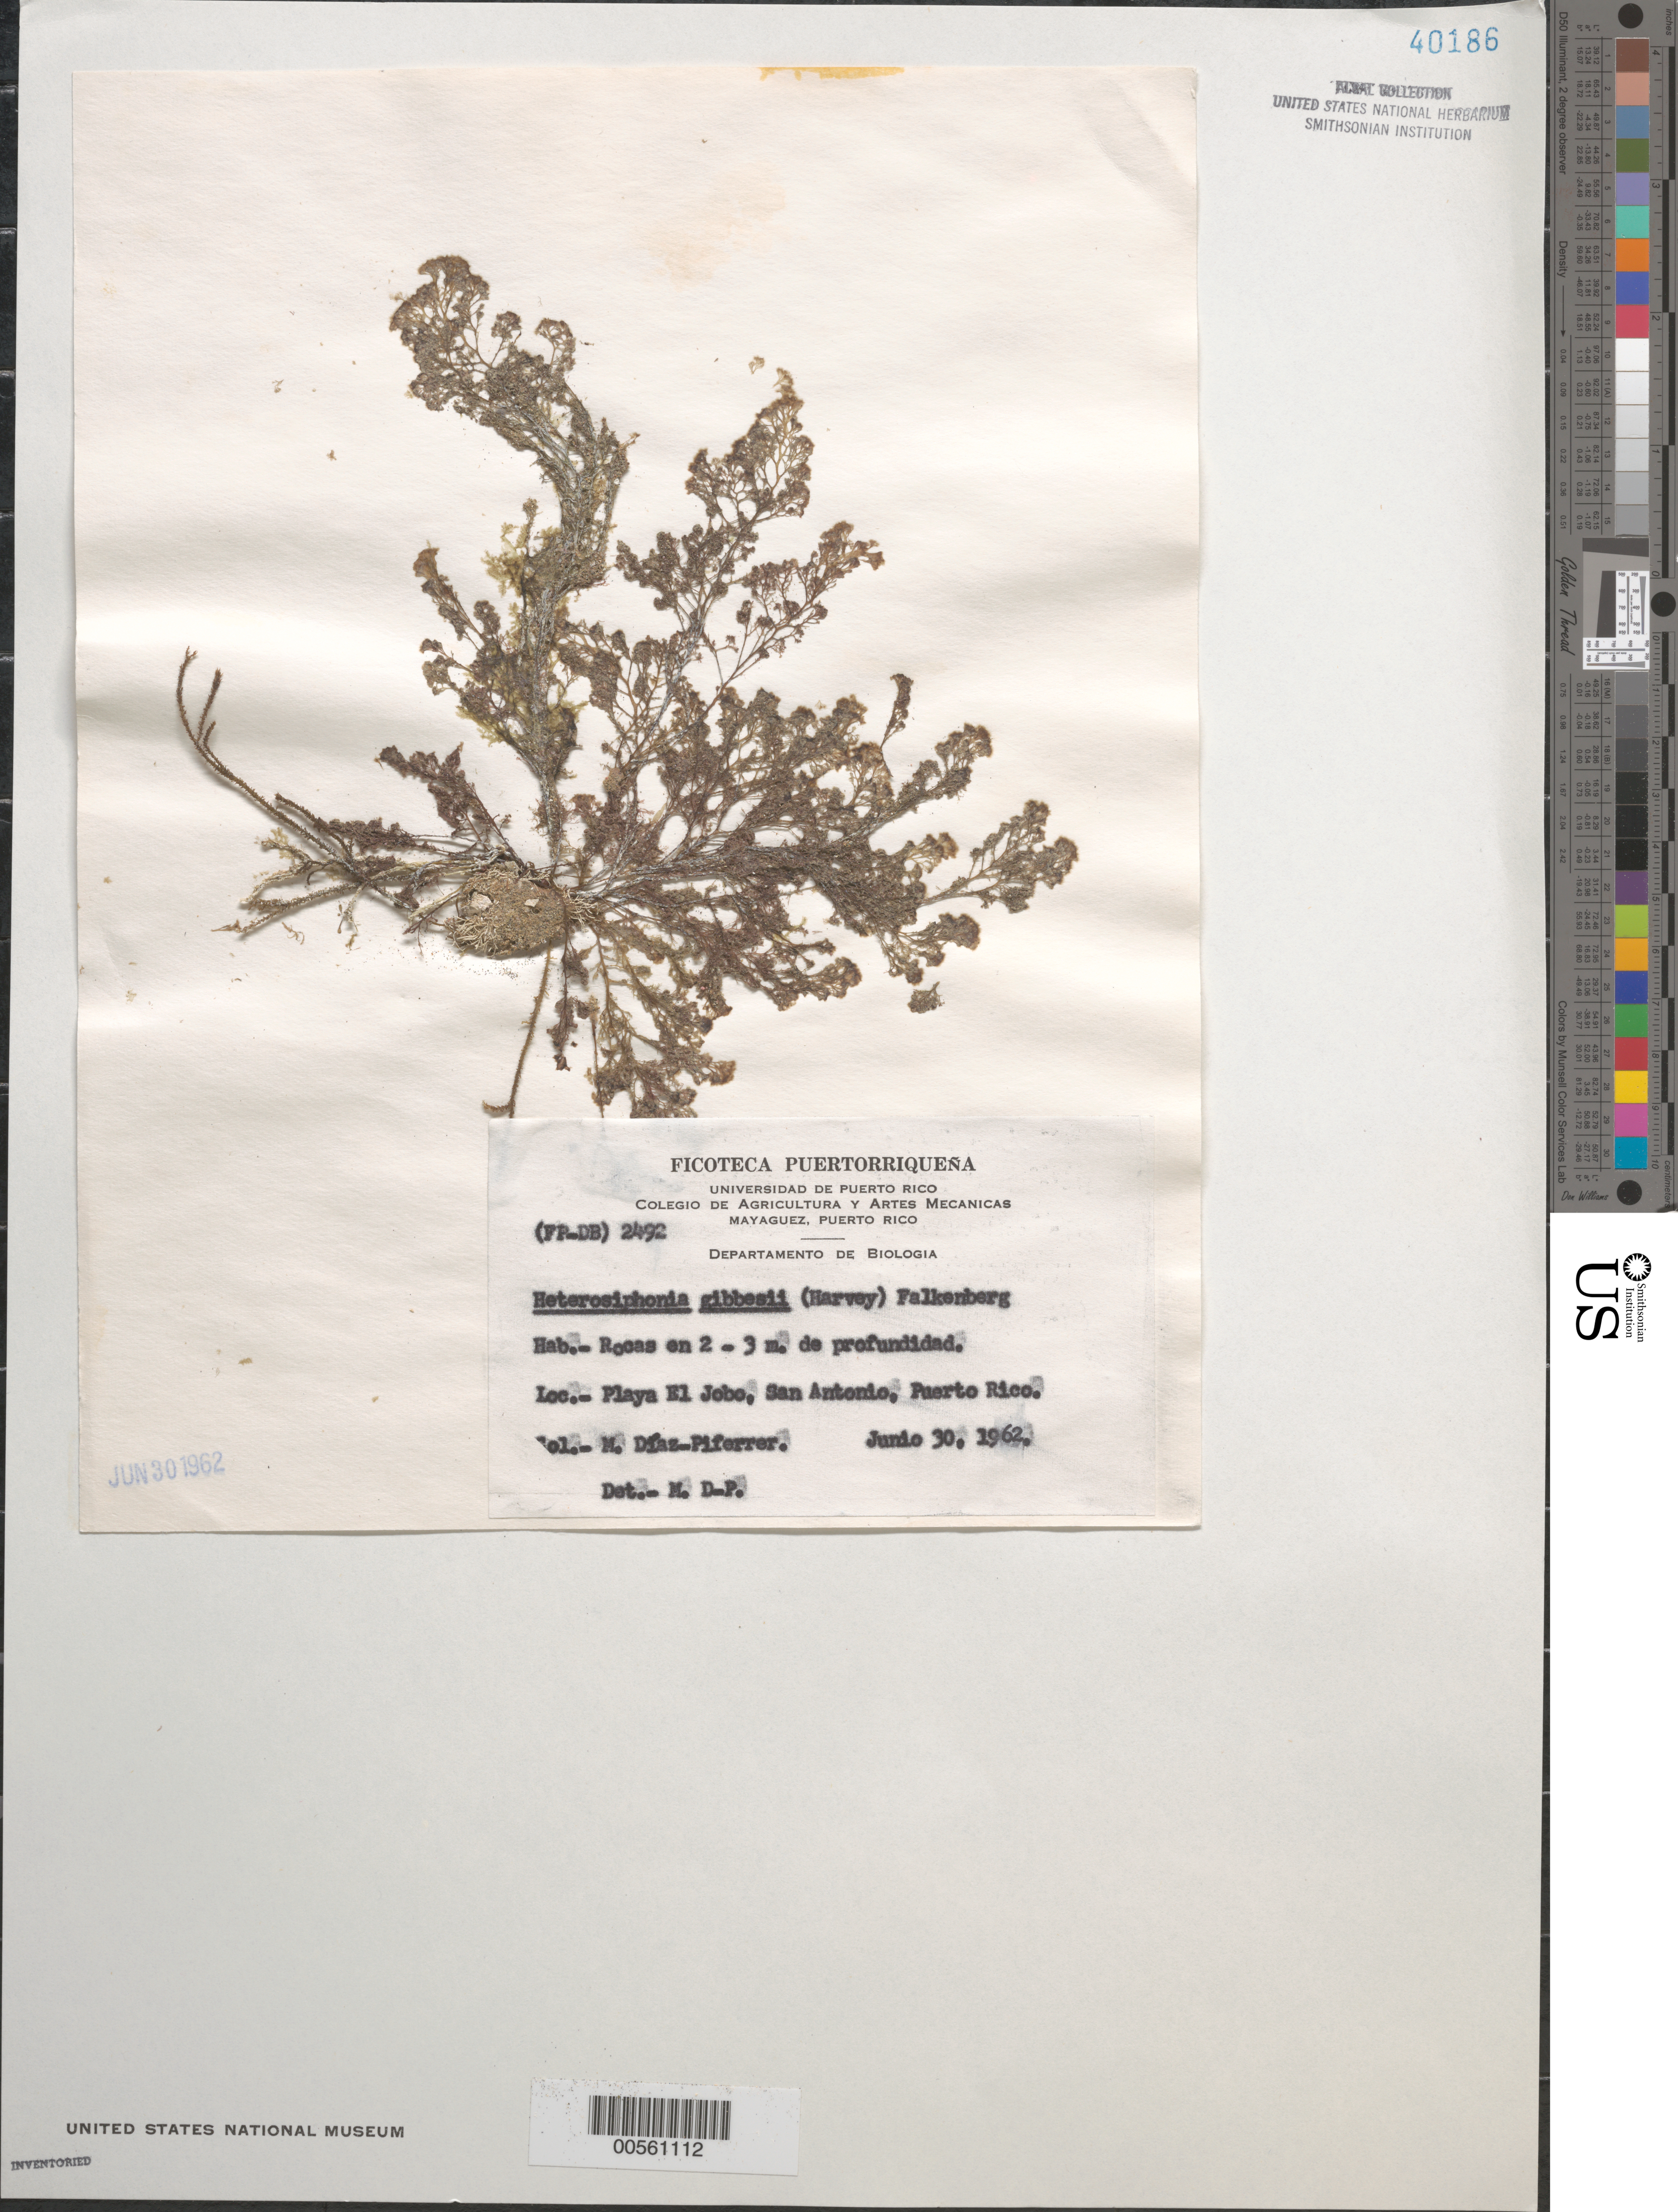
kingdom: Plantae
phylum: Rhodophyta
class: Florideophyceae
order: Ceramiales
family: Dasyaceae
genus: Heterosiphonia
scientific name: Heterosiphonia gibbesii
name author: (Harv.)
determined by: Diaz-Piferrer, M.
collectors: M. Diaz-Piferrer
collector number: (fp-db) 2492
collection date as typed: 30 Jun 1962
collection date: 1962-06-30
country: Puerto Rico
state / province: San Antonio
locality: Playa el jobo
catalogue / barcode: US 40186